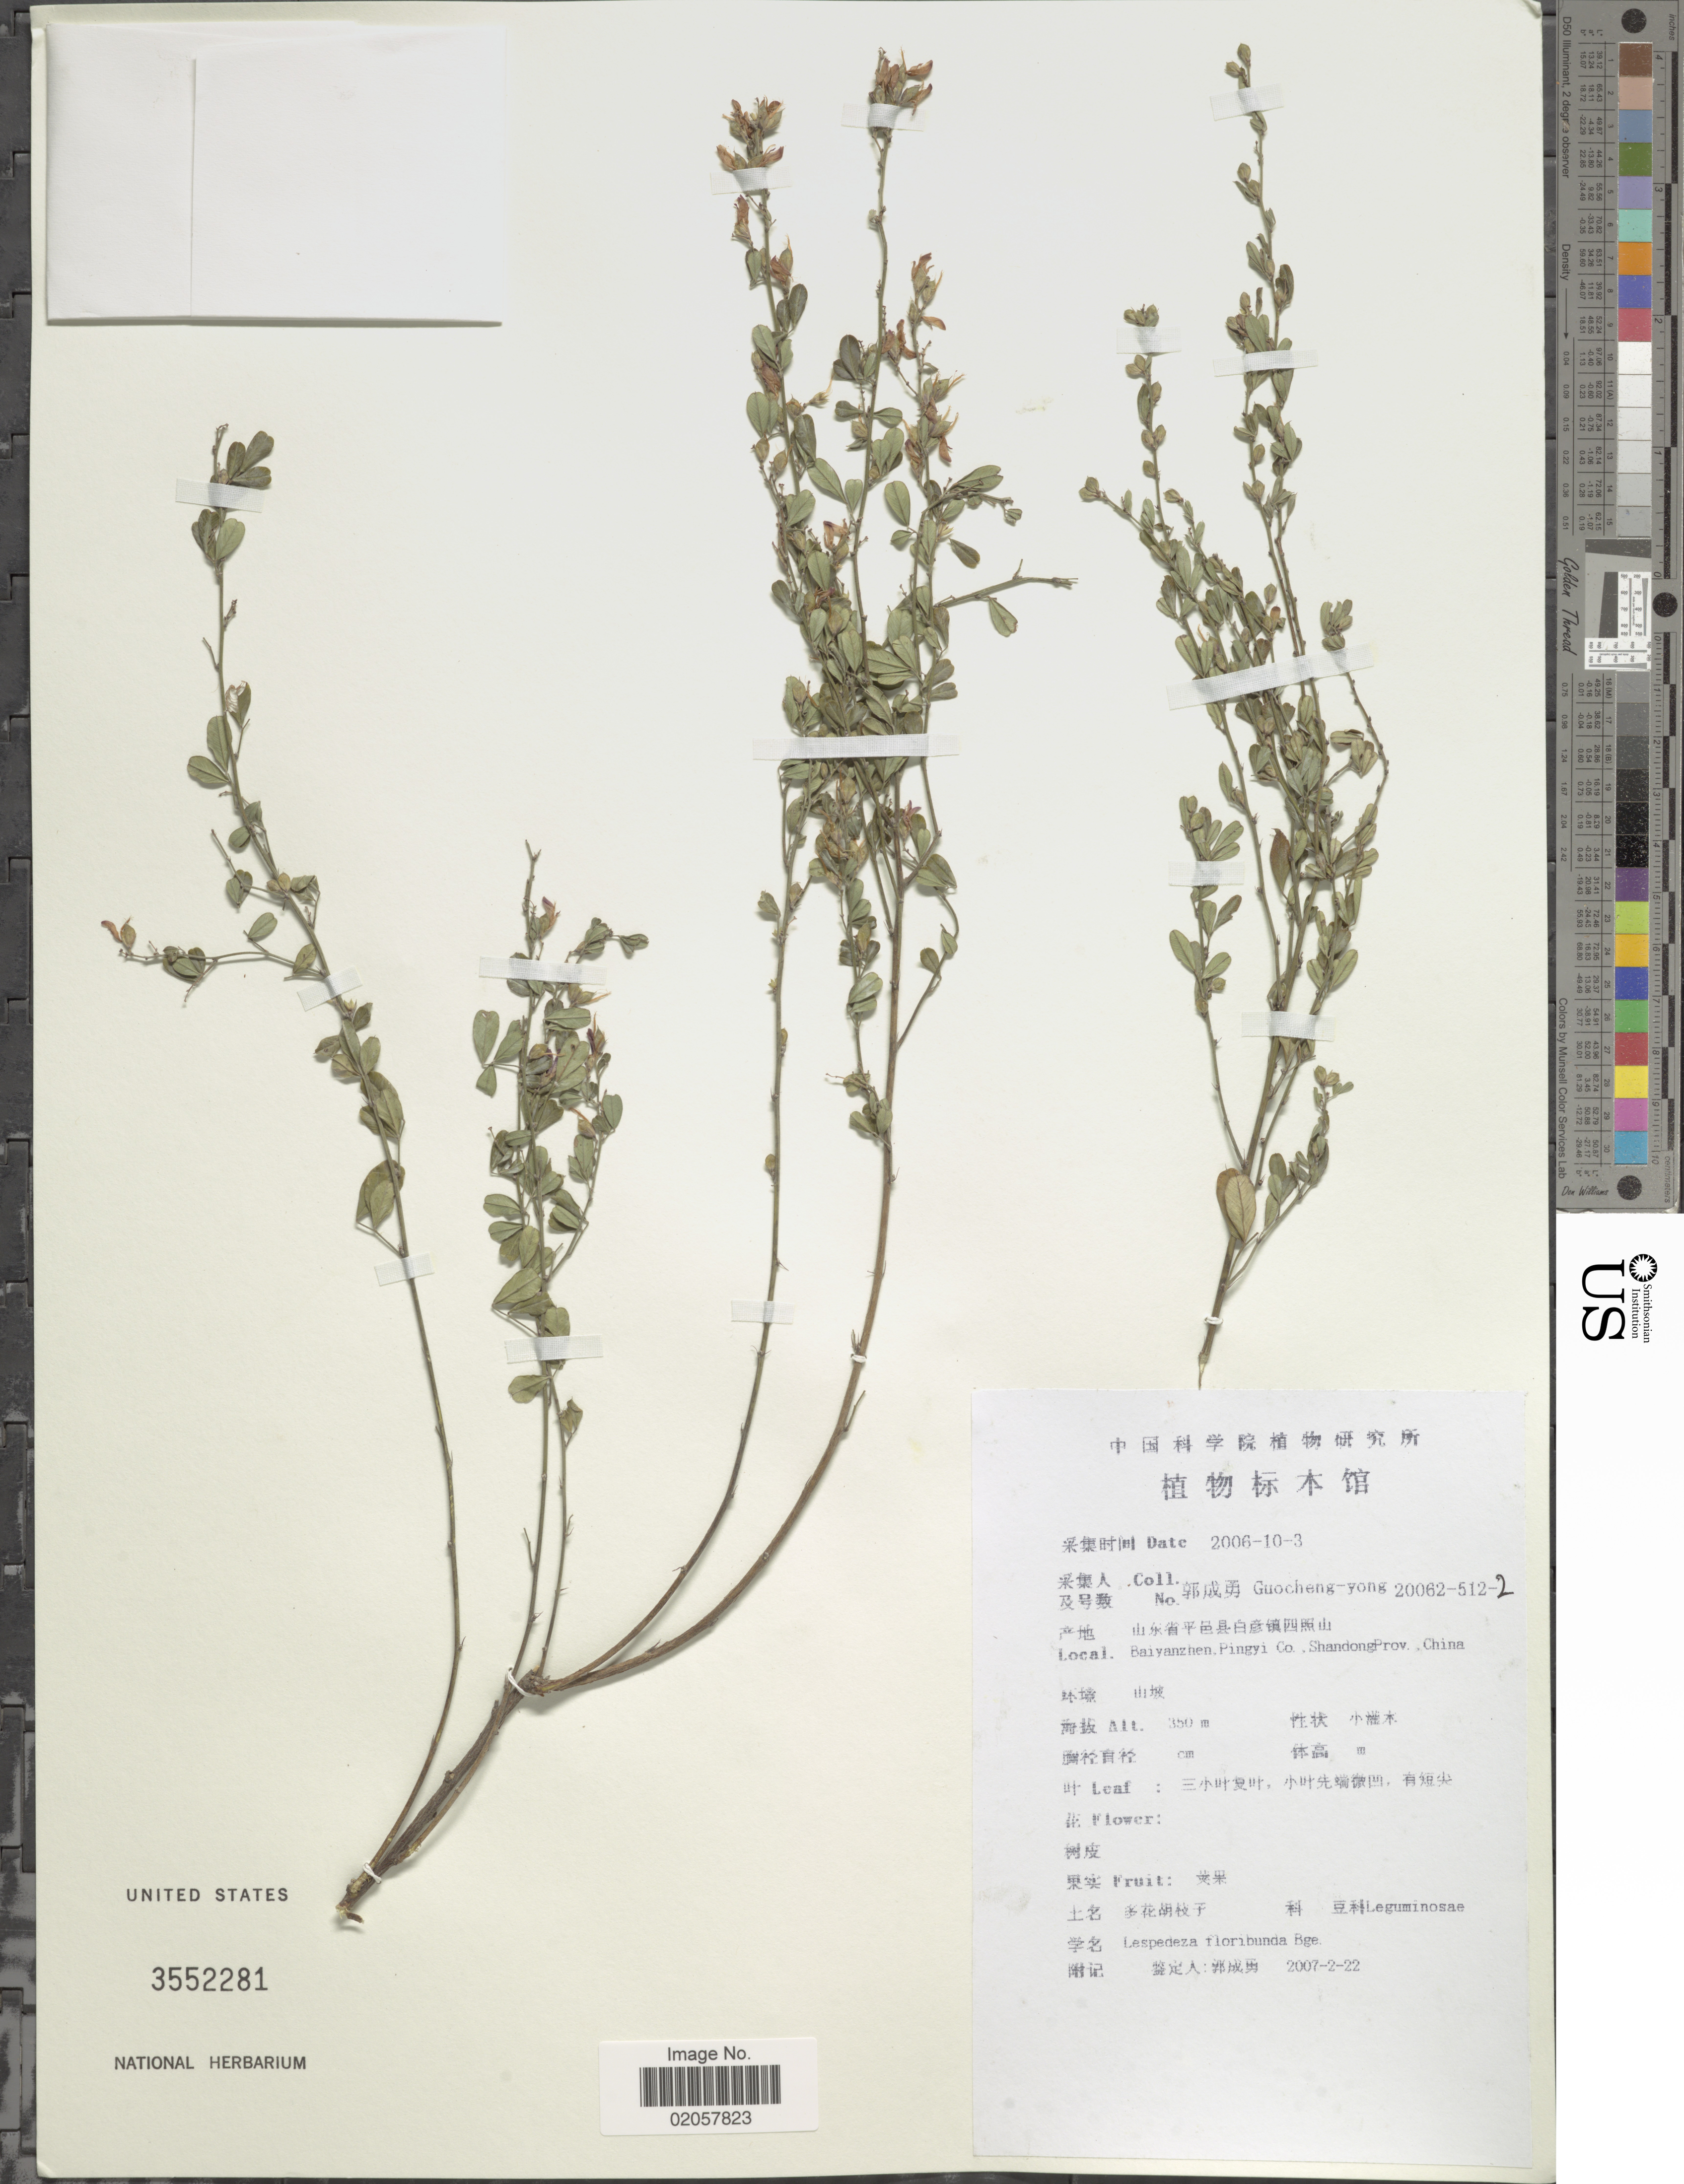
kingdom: Plantae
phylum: Tracheophyta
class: Magnoliopsida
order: Fabales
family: Fabaceae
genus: Lespedeza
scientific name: Lespedeza floribunda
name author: Bunge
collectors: Guo cheng-yong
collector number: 20062-512-2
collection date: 2006-10-03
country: China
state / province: Shandong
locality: Baiyanzhen, Pingyi Co.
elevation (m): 350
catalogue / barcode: US 3552281